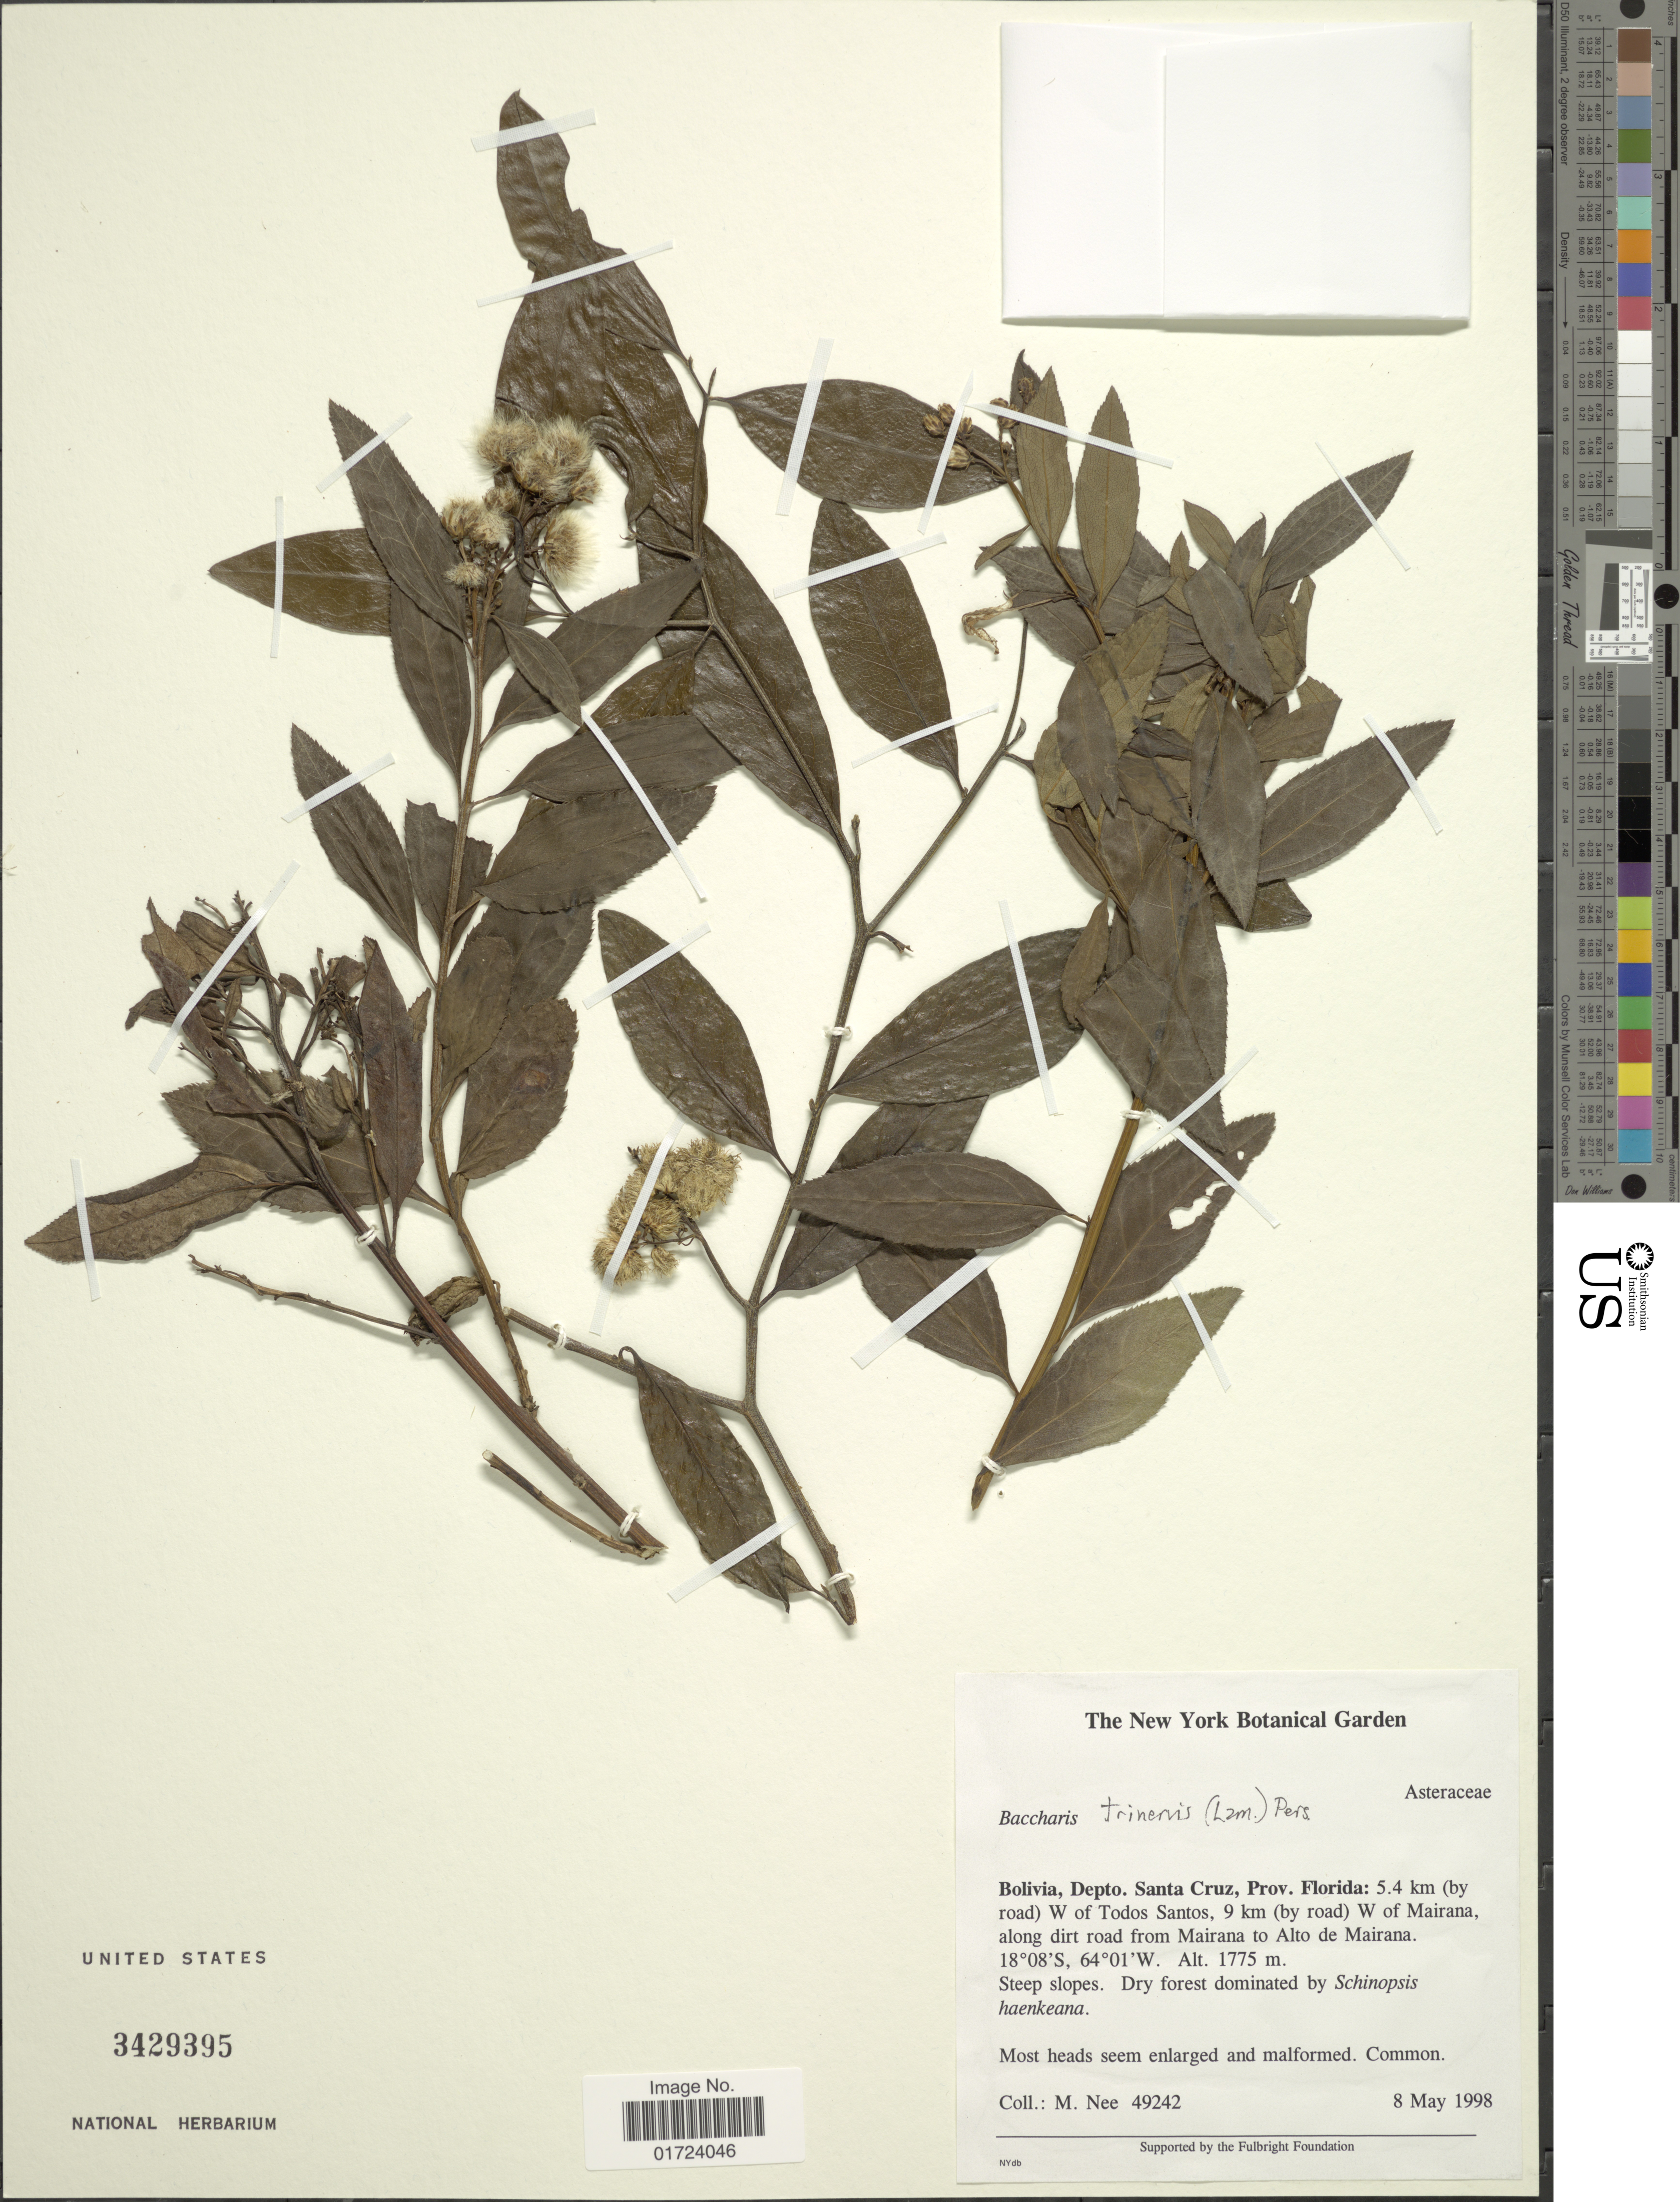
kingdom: Plantae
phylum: Tracheophyta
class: Magnoliopsida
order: Asterales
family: Asteraceae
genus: Baccharis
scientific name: Baccharis trinervis var. rhexioides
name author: (Kunth) Baker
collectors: M. Nee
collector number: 49242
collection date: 1998-05-08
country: Bolivia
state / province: Santa Cruz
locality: Bolivia, Depto. Santa Cruz, Prov. Florida: 5.4 km (by road) W of Todos Santos, 9 km (by road) W of Mairana, along dirt road from Mairana to Alto de Mairana.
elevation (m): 1775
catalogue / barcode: US 3429395